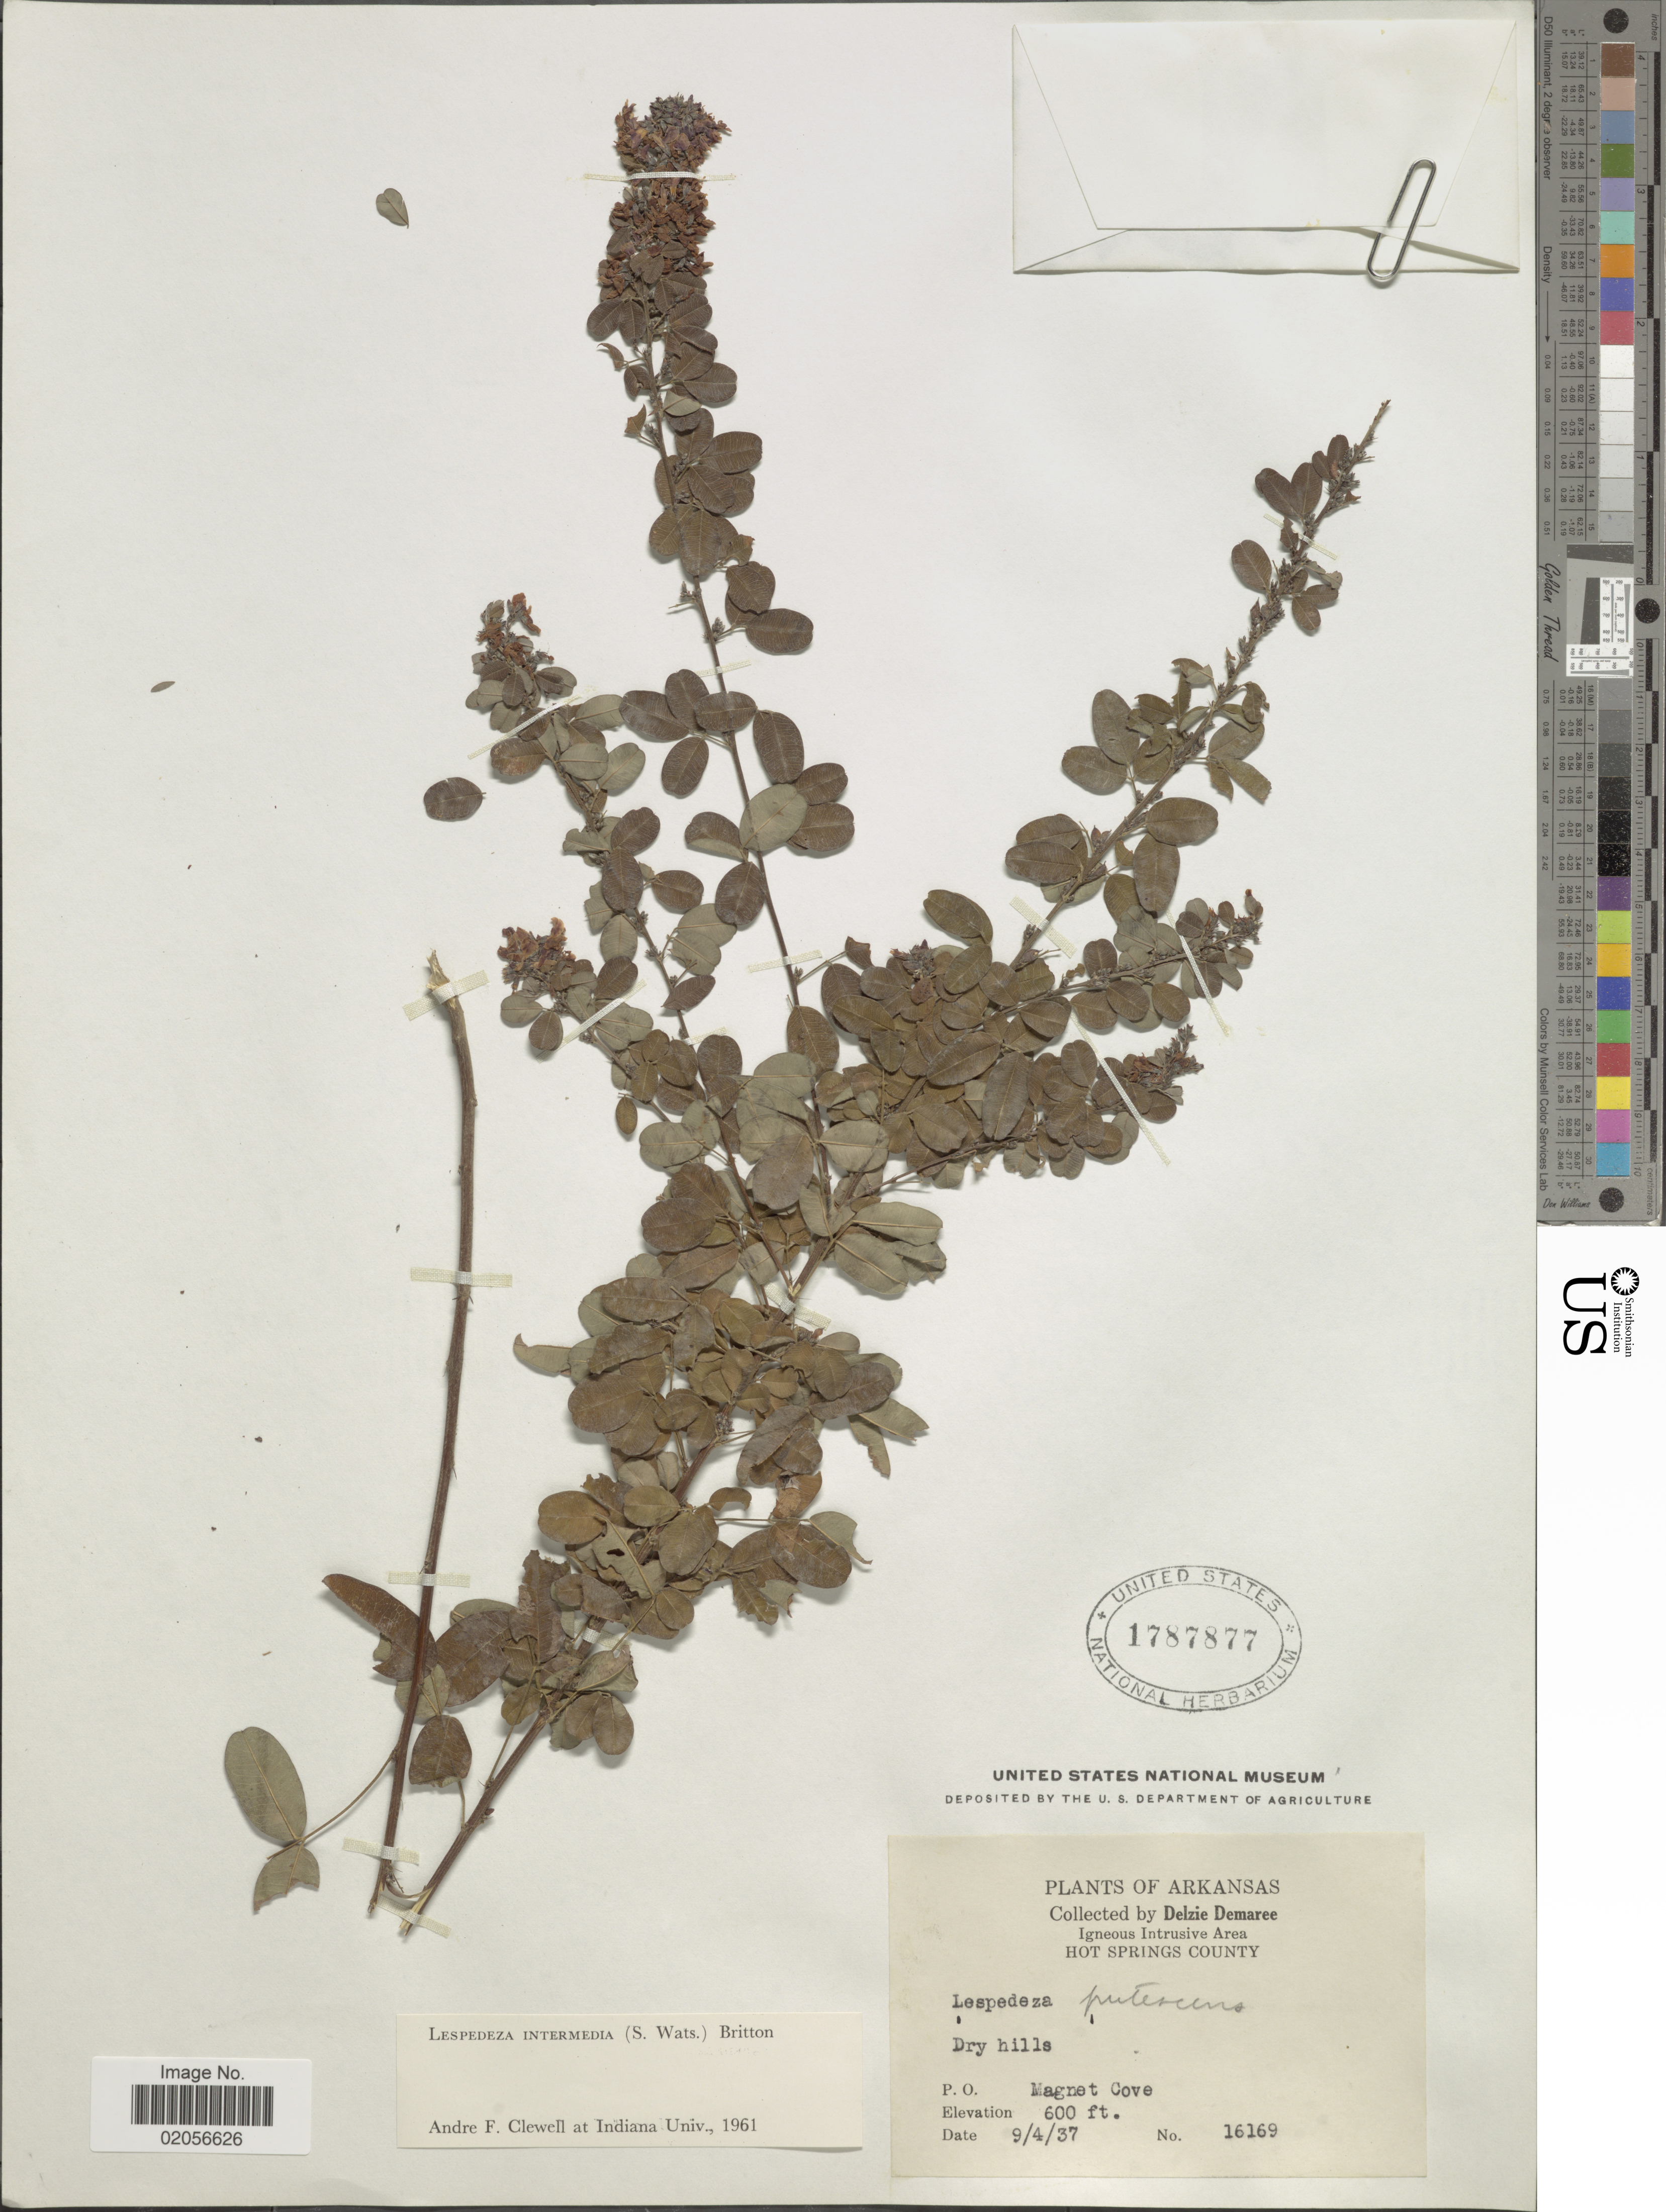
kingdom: Plantae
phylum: Tracheophyta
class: Magnoliopsida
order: Fabales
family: Fabaceae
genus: Lespedeza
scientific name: Lespedeza intermedia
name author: (S. Watson) Britton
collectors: D. Demaree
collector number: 16169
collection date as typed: Transcribed d/m/y: 4/9/37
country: United States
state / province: Arkansas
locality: Igneous Intrusive Area, Hot Springs County, Dry hills, P.O. Magnet Cove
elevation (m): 183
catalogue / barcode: US 1787877